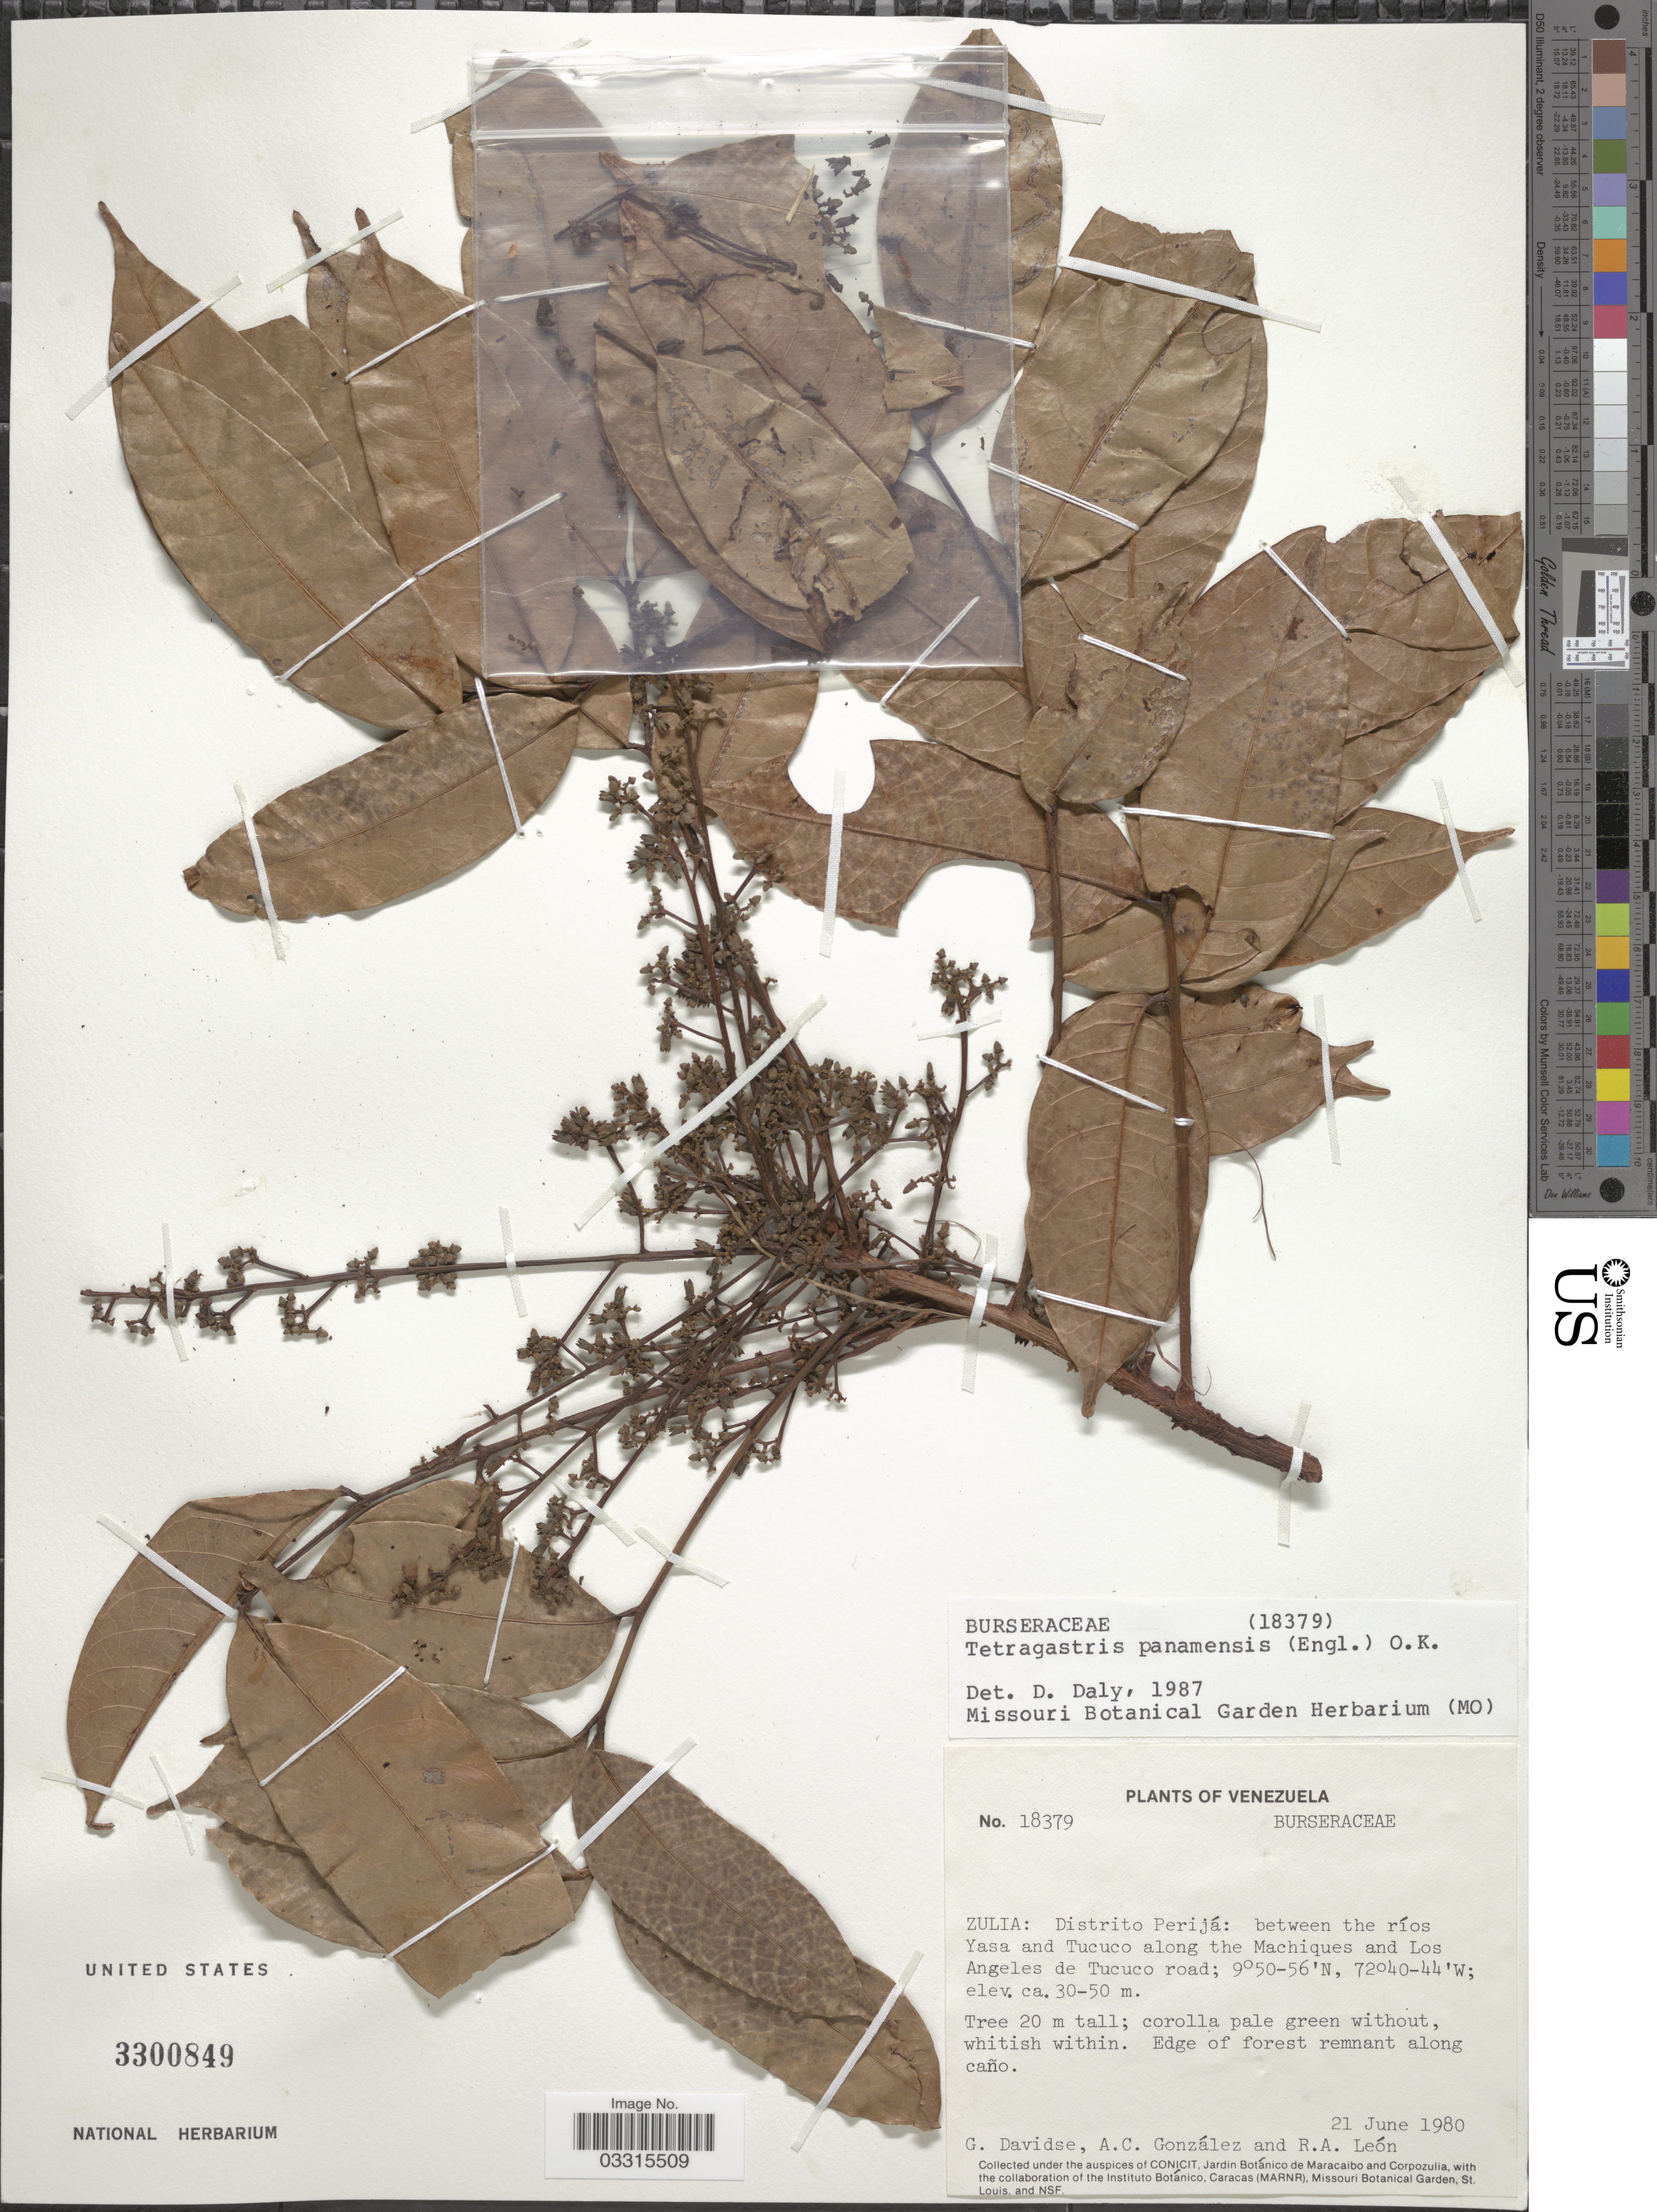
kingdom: Plantae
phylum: Tracheophyta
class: Magnoliopsida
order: Sapindales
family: Burseraceae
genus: Protium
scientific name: Protium stevensonii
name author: (Standl.) Daly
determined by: Daly, Douglas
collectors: G. Davidse, A. C. González & R. A. León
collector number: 18379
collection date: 1980-06-21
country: Venezuela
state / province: Zulia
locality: Distrito Perijá: between the ríos Yasa and Tucuco along the Machiques and Los Angeles de Tucuco road.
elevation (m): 30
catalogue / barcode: US 3300849